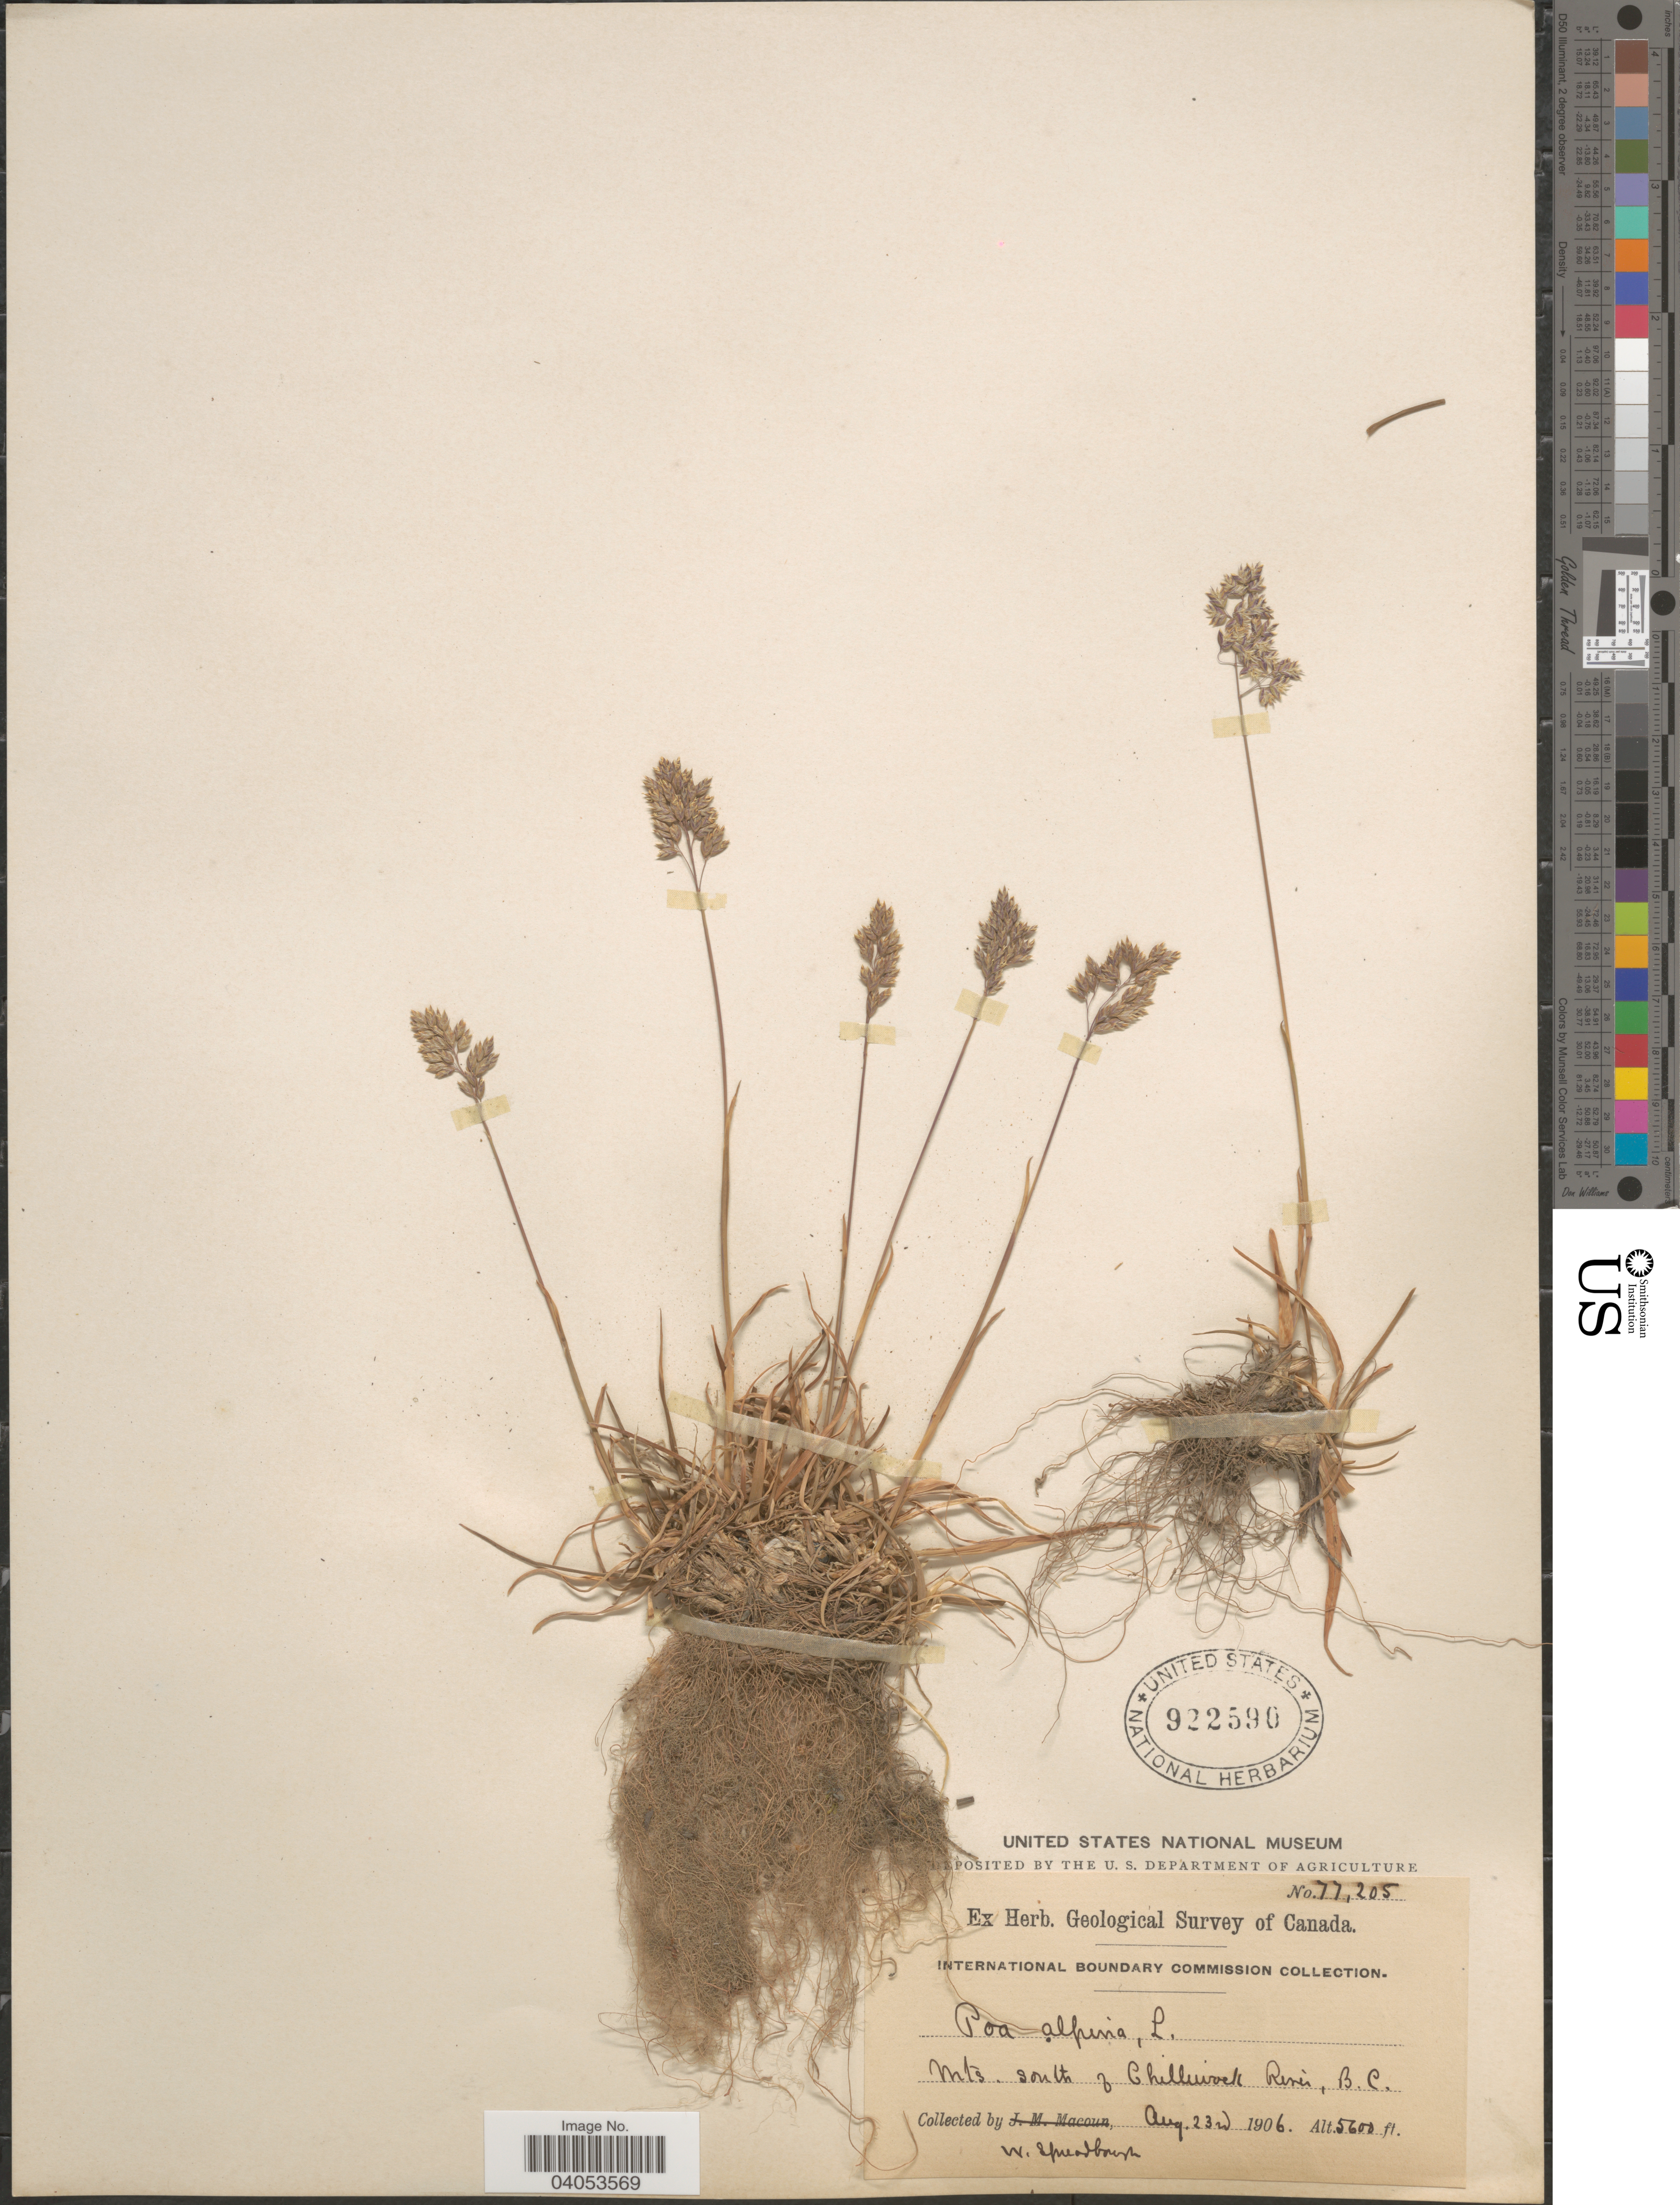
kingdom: Plantae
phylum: Tracheophyta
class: Liliopsida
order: Poales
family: Poaceae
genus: Poa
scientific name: Poa alpina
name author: L.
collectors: W. Spreadborough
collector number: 77205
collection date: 1906-08-23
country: Canada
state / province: British Columbia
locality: Mts. south of Chilliwack River.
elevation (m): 1707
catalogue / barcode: US 922590